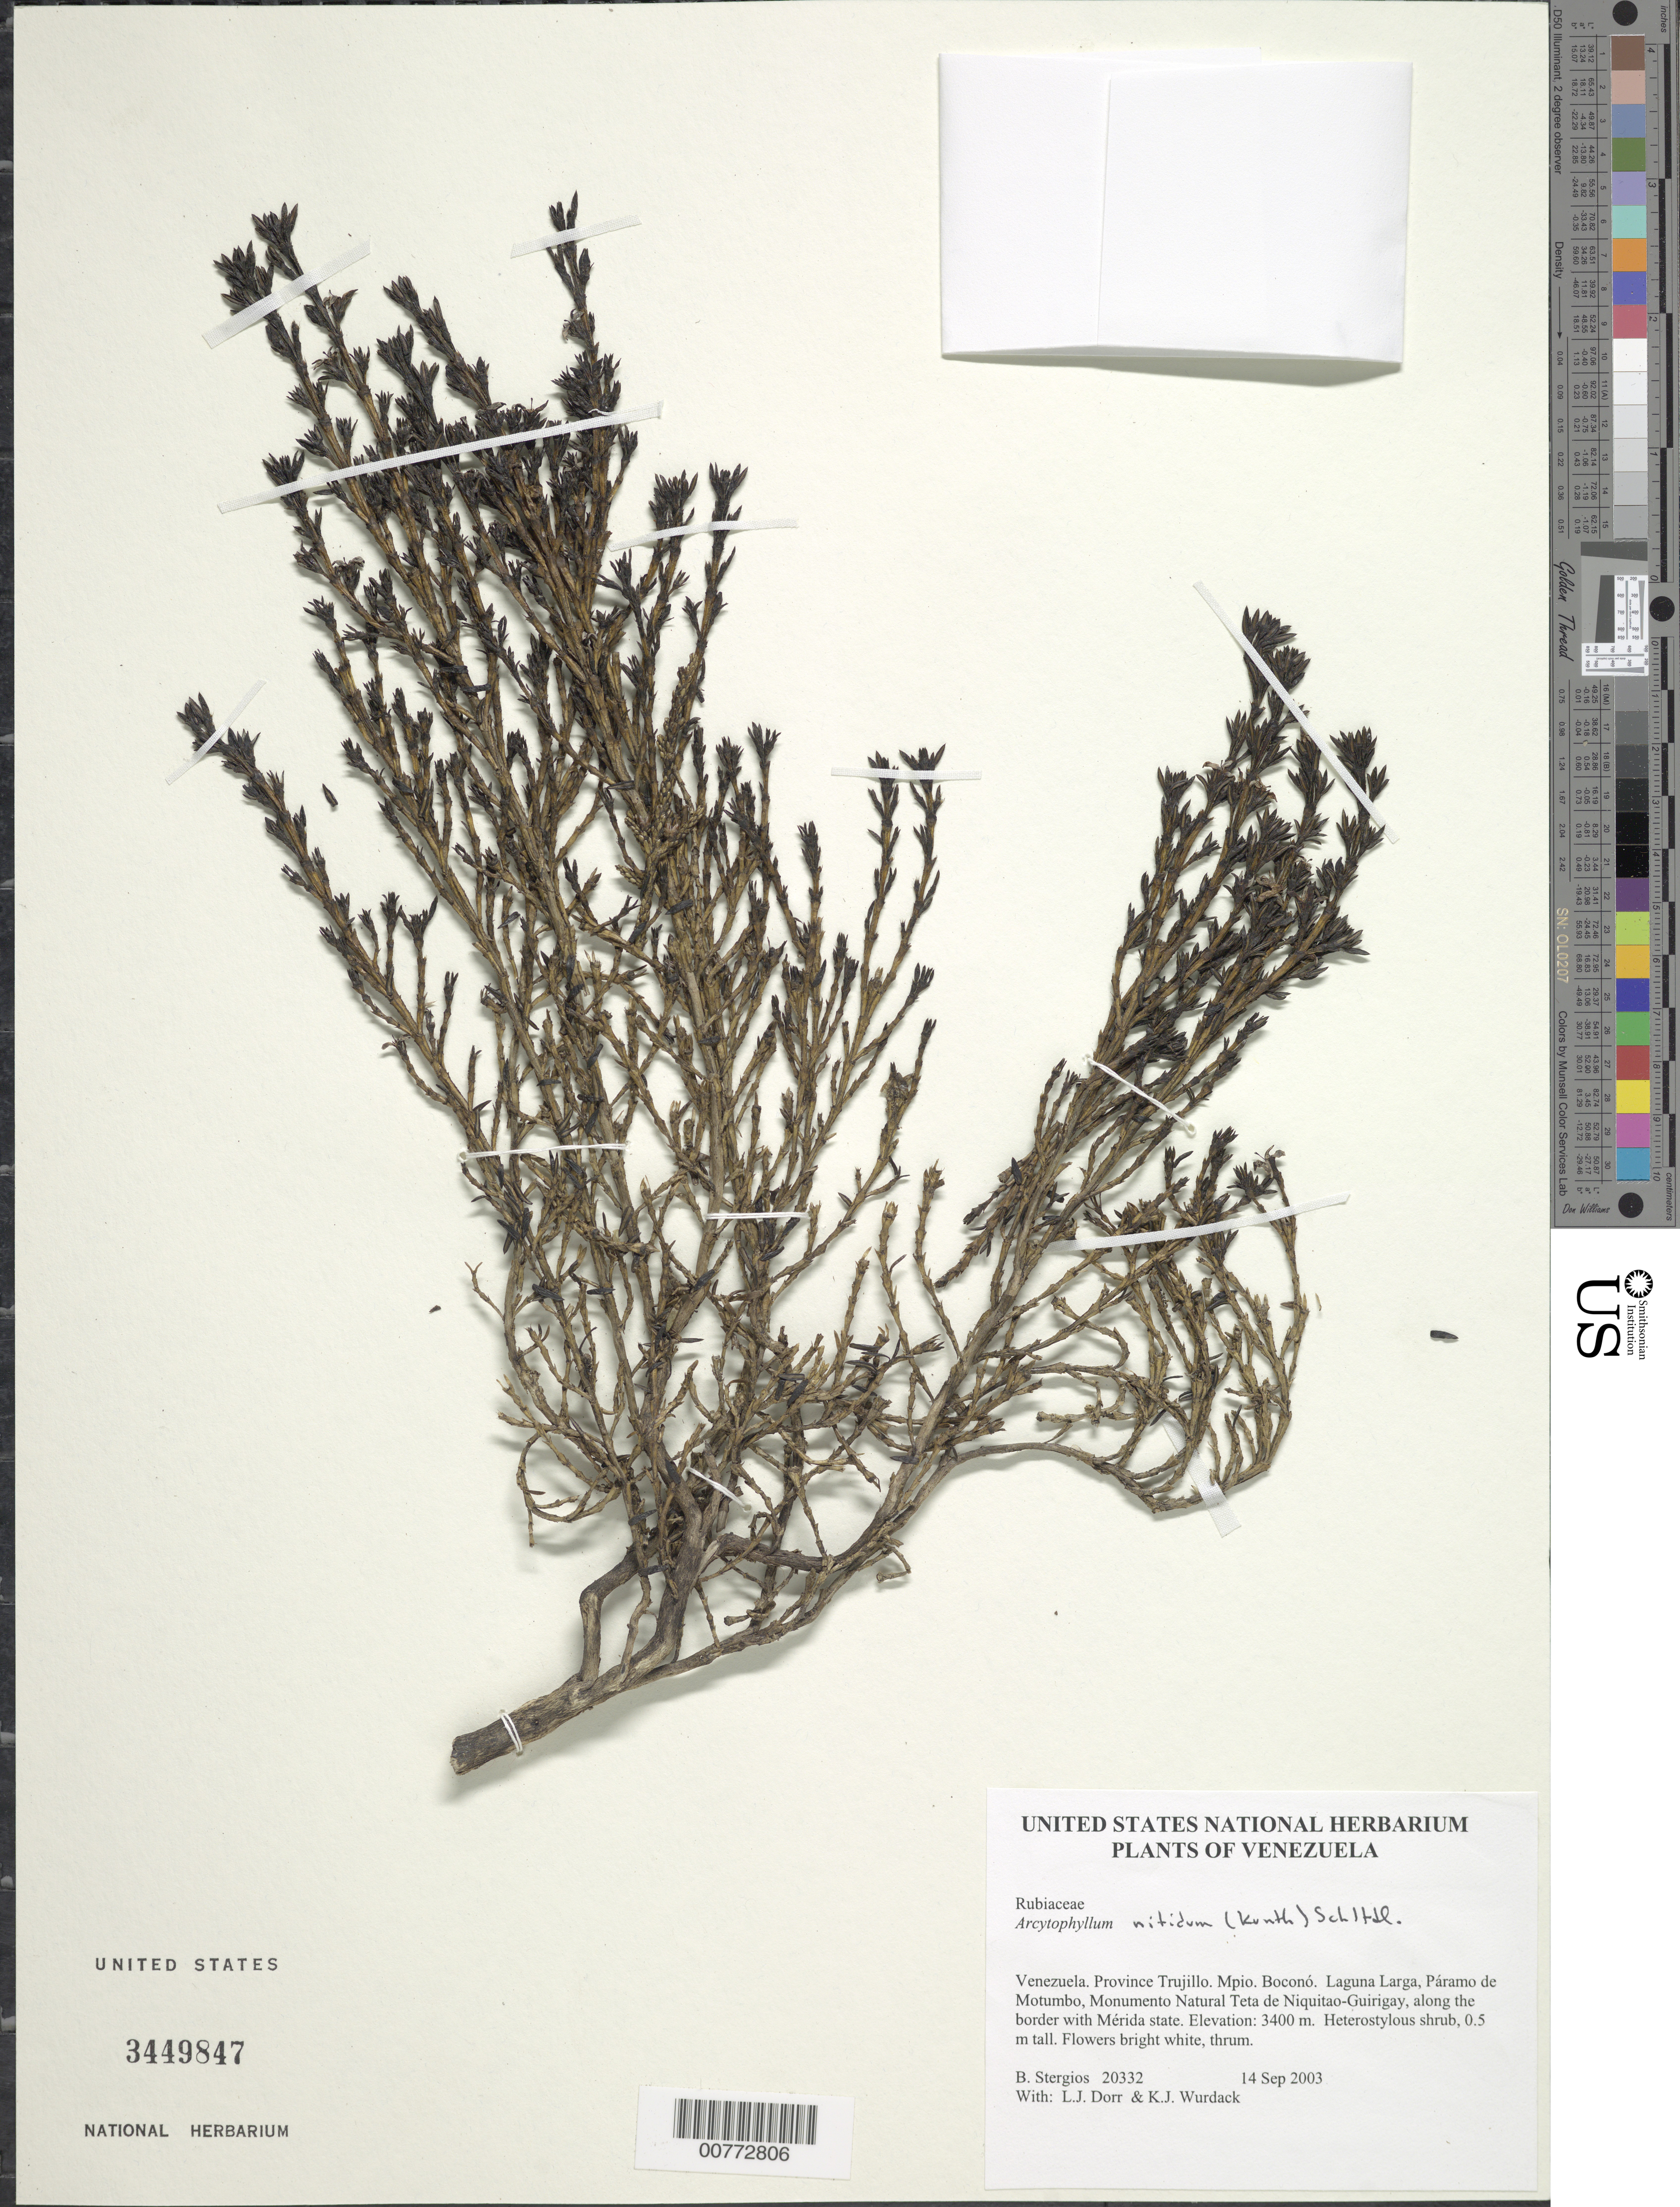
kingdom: Plantae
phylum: Tracheophyta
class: Magnoliopsida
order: Gentianales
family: Rubiaceae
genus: Arcytophyllum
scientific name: Arcytophyllum nitidum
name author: (Kunth) Schltdl.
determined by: Dorr, L. J., (BOT), Smithsonian Institution - National Museum of Natural History (UNITED STATES)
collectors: B. G. Stergios, L. J. Dorr & K. Wurdack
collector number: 20332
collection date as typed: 14 Sep 2003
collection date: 2003-09-14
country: Venezuela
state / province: Trujillo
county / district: Boconó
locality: Laguna Larga, Páramo de Motumbo, Monumento Natural Teta de Niquitao-Guirigay, along the border with Mérida state.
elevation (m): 3400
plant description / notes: NY, PORT, US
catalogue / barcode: US 3449847